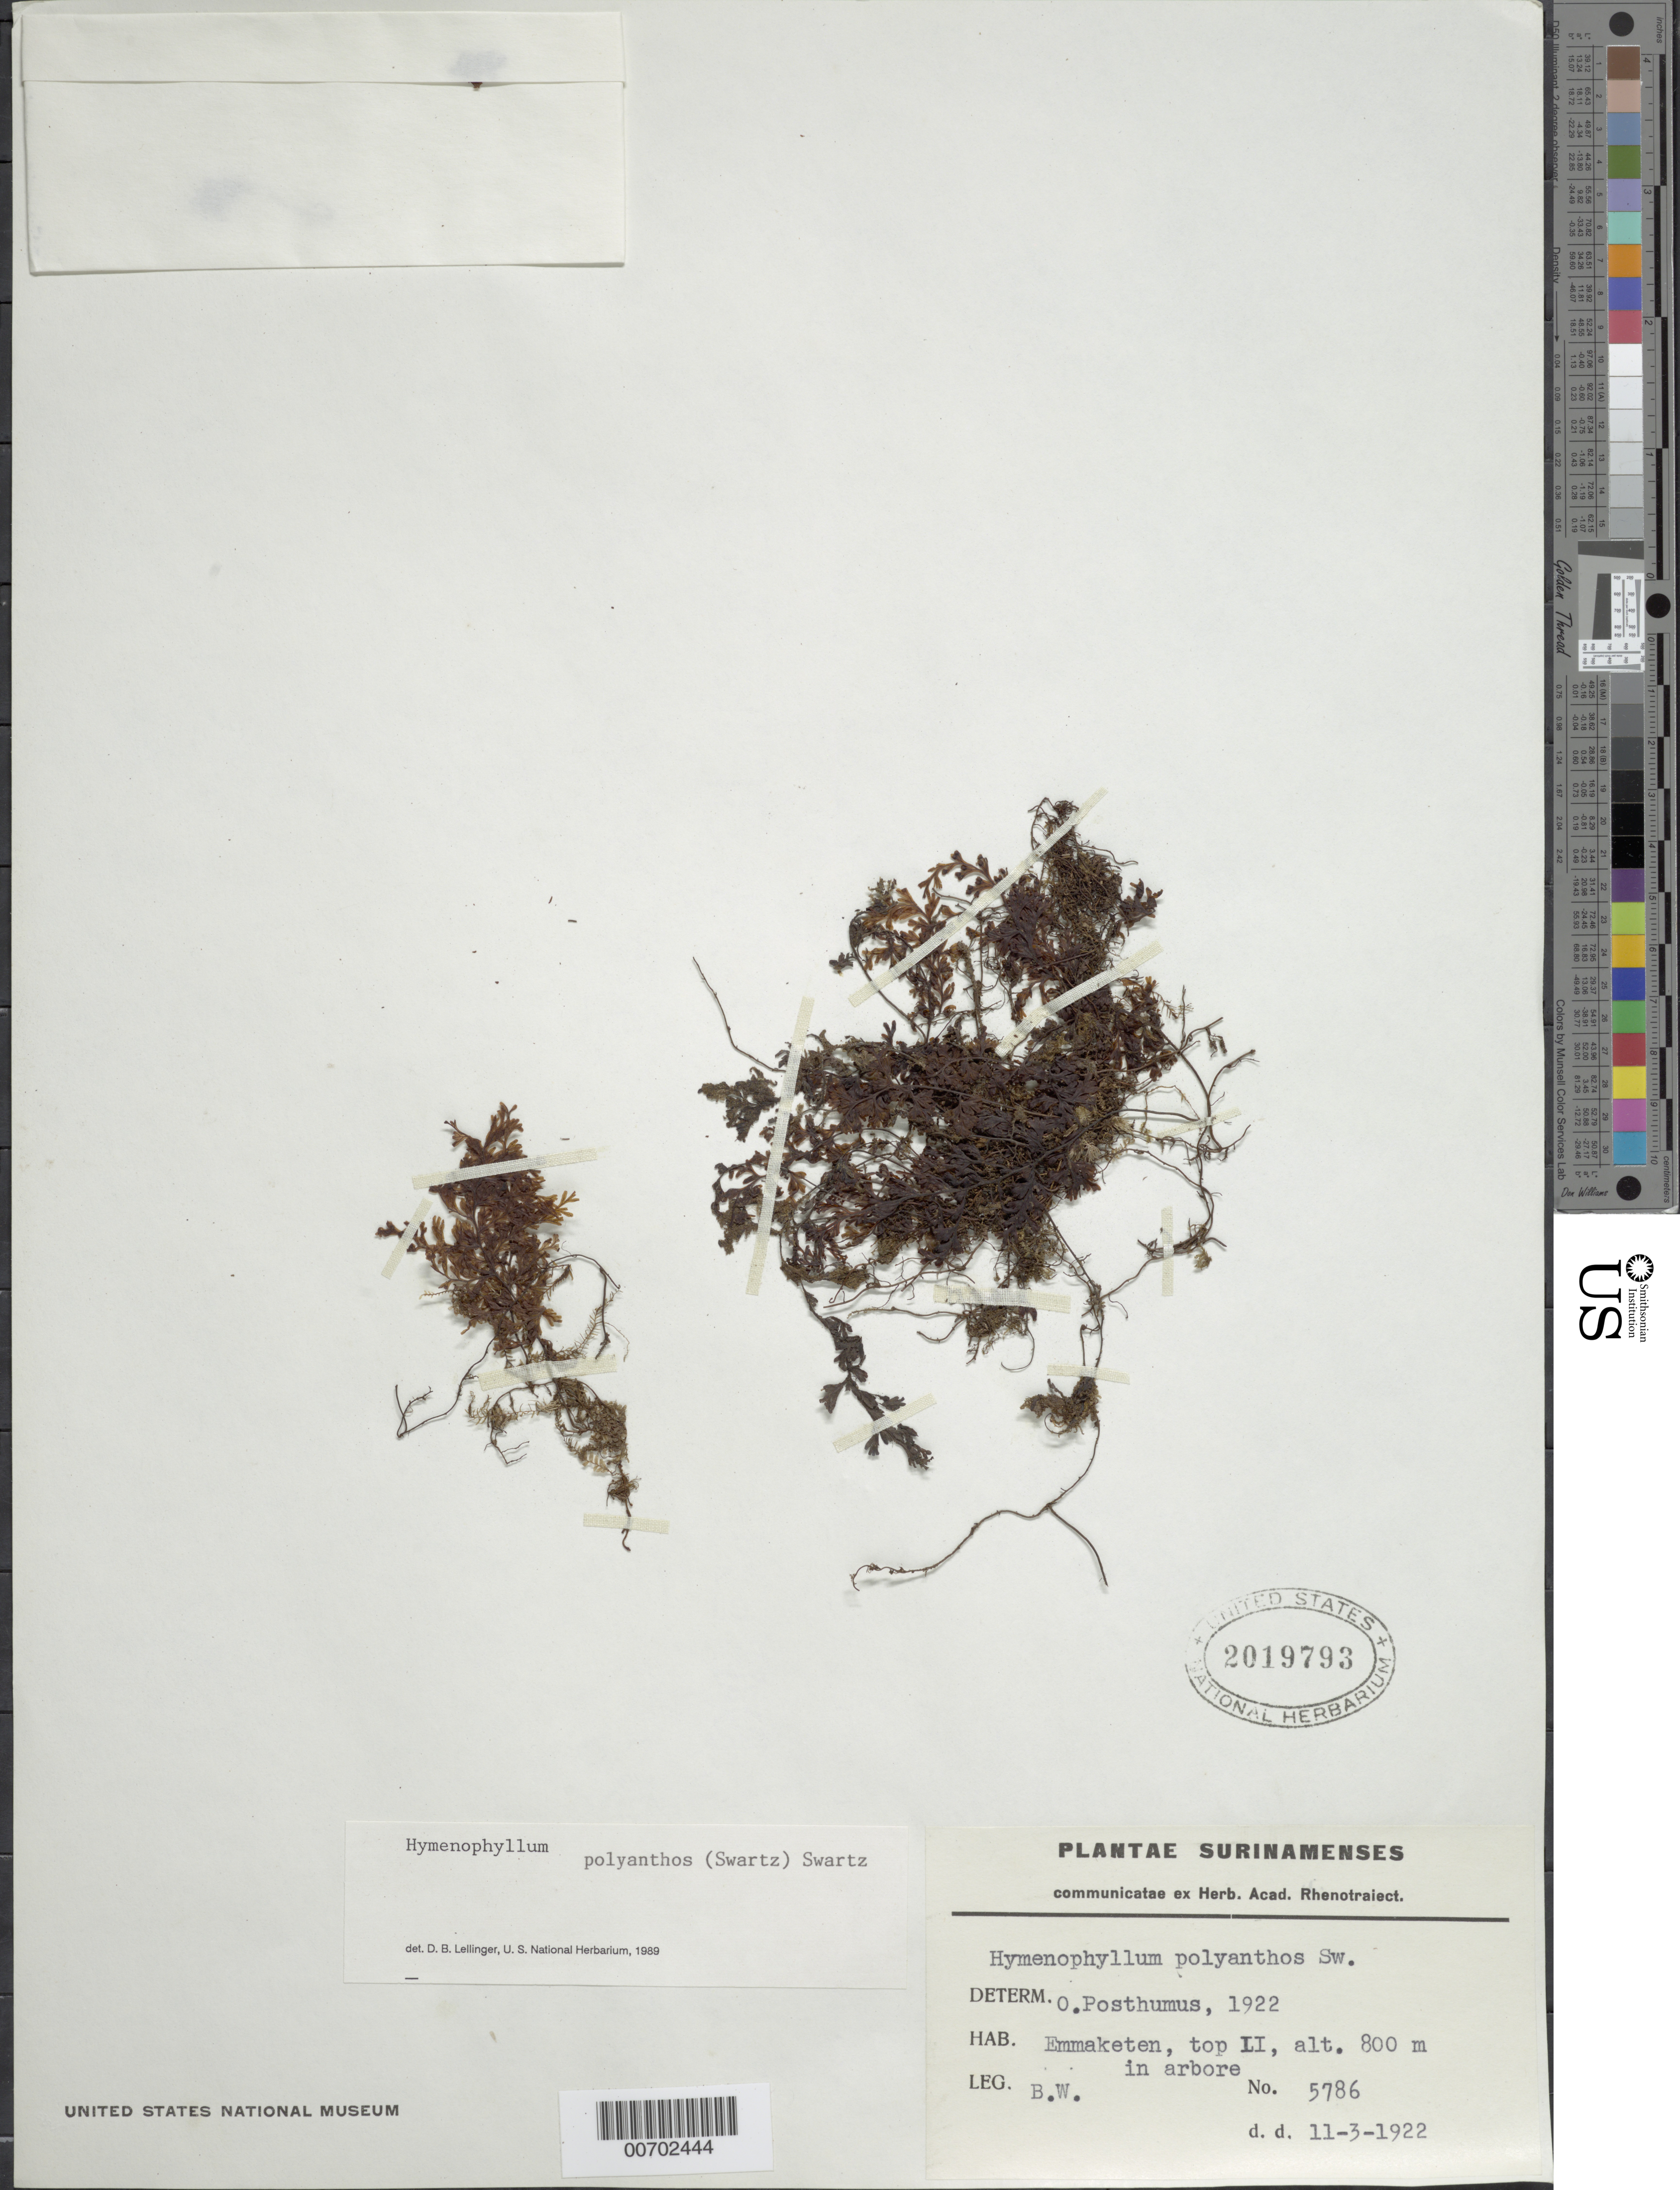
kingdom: Plantae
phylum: Tracheophyta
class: Polypodiopsida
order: Hymenophyllales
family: Hymenophyllaceae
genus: Hymenophyllum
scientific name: Hymenophyllum polyanthos var. polyanthos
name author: (Sw.) Sw.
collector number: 5786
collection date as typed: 11-Mar-22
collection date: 1922-03-11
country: Suriname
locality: Emmaketen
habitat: In tree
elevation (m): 800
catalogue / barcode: US 2019793